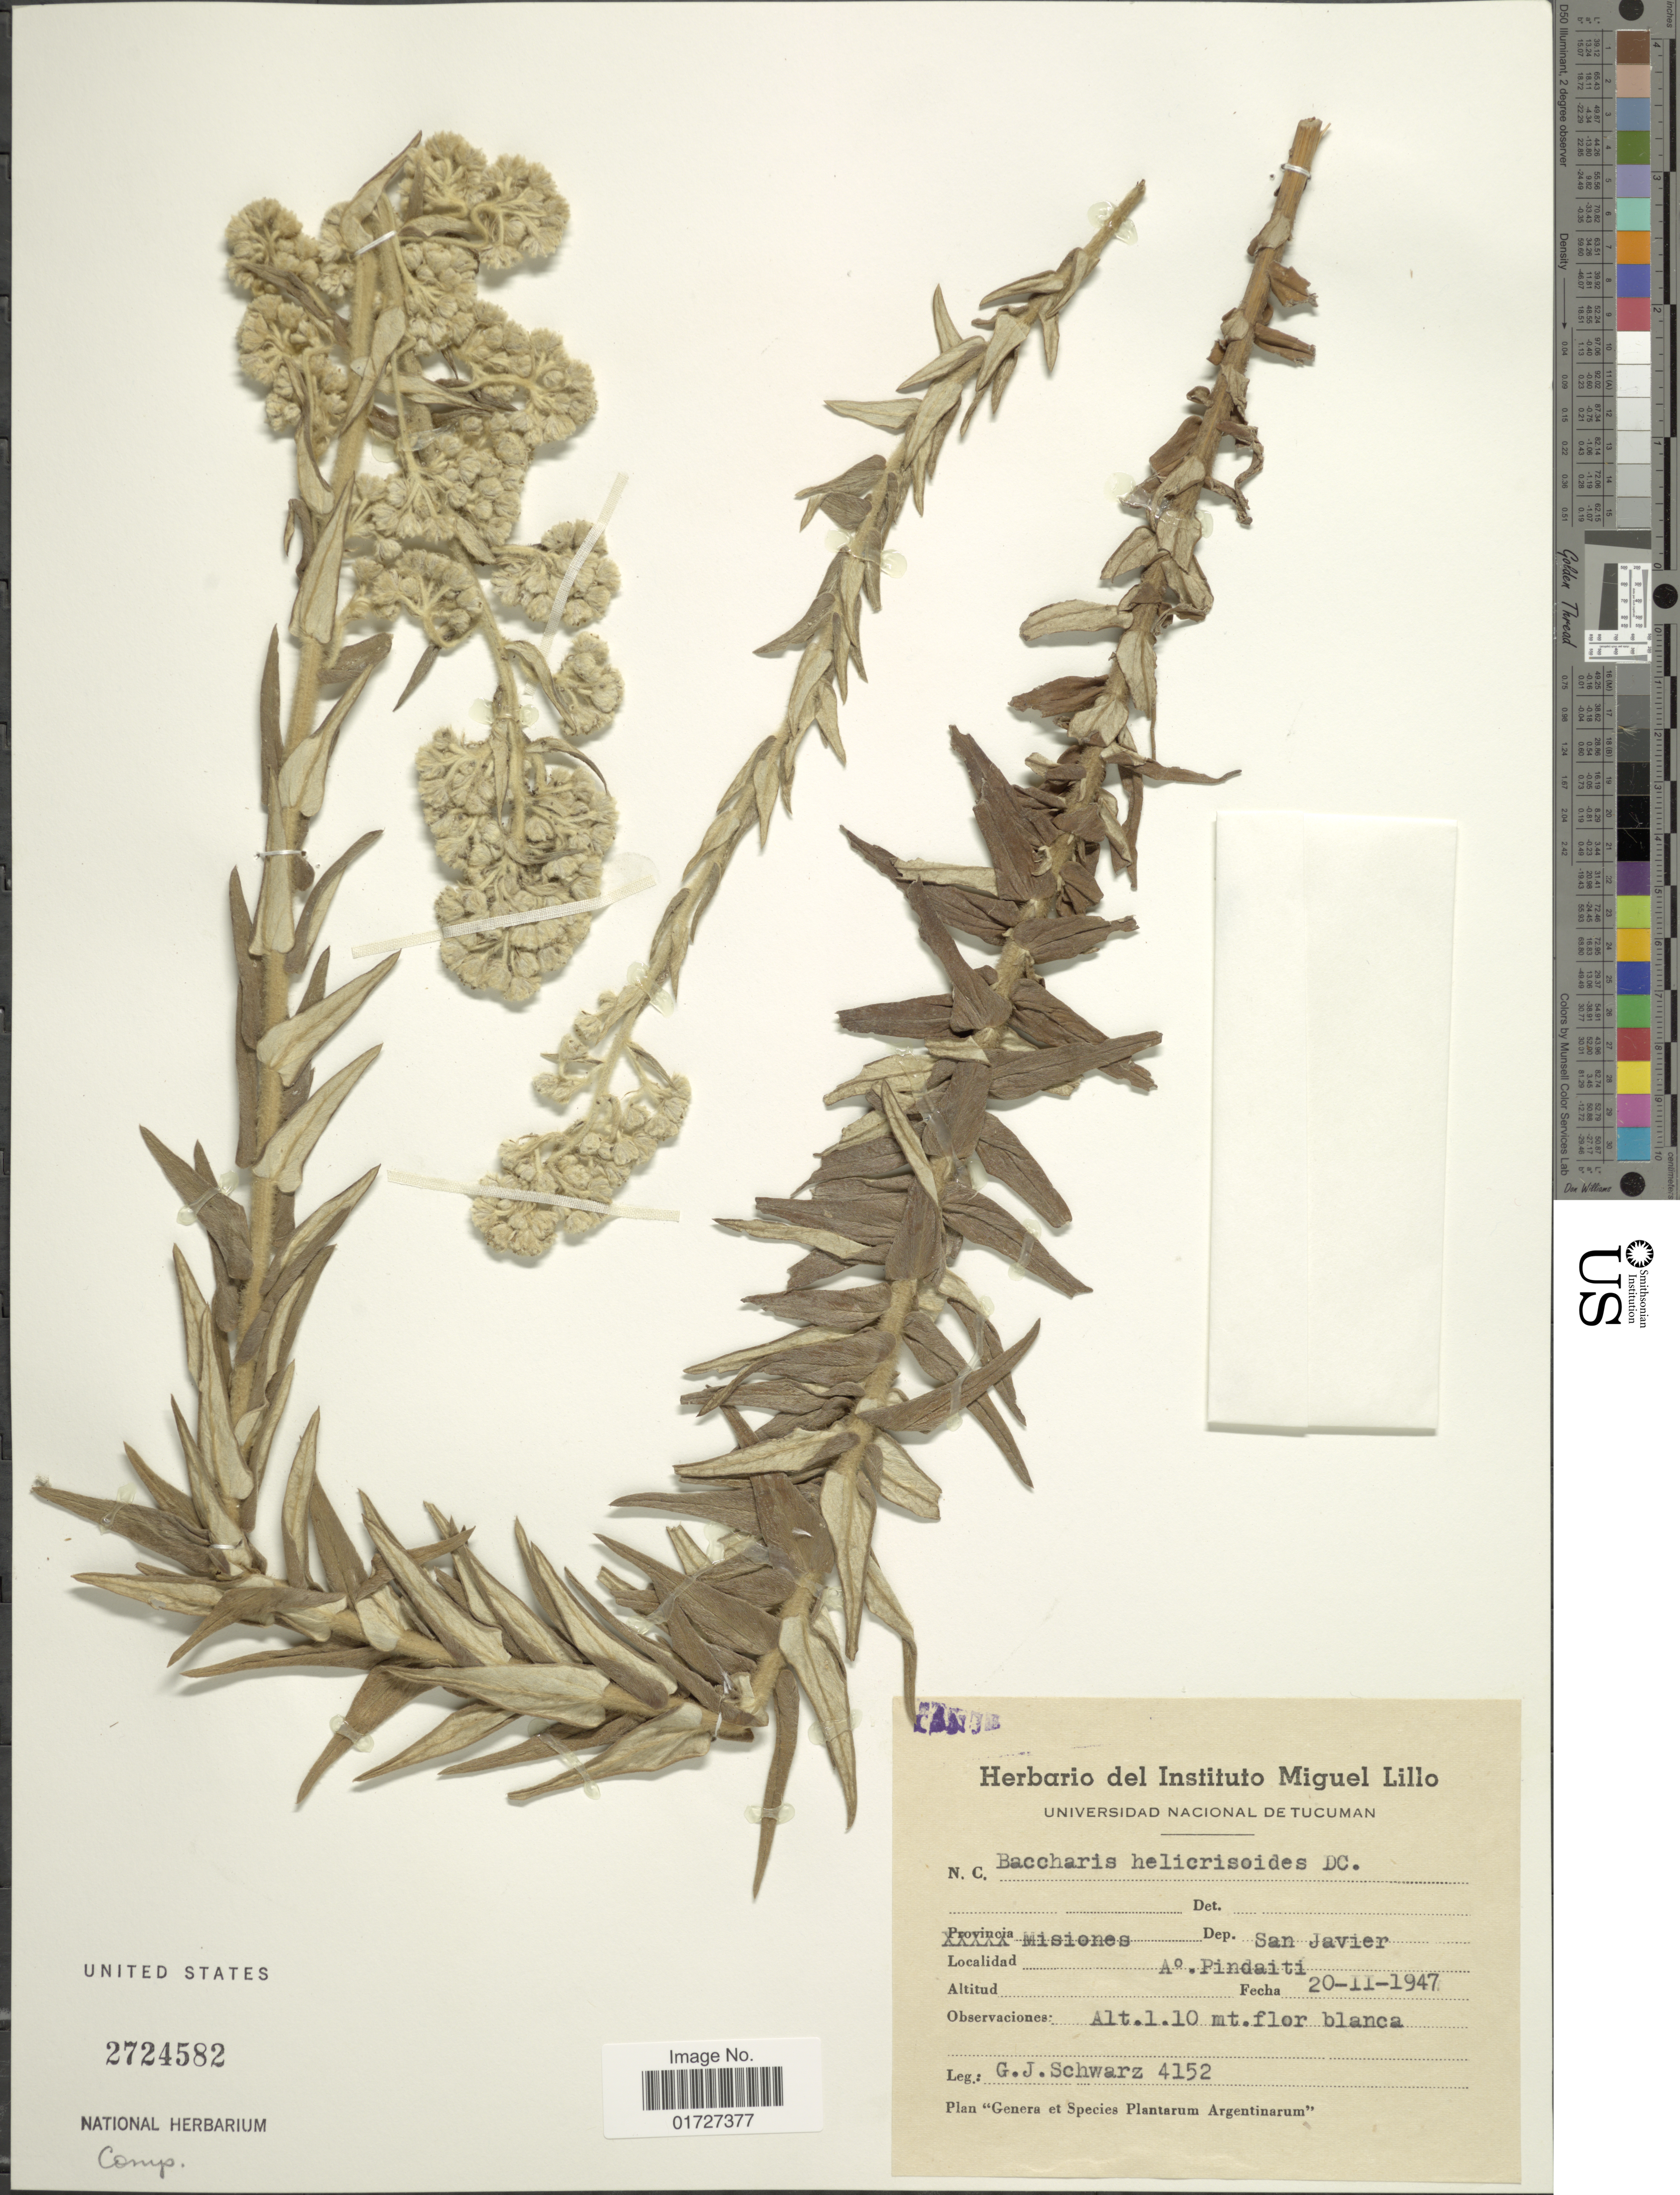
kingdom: Plantae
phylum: Tracheophyta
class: Magnoliopsida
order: Asterales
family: Asteraceae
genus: Baccharis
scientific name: Baccharis helichrysoides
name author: DC.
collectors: G. J. Schwarz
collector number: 4152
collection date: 1947-02-20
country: Argentina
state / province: Misiones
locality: Dep. San Javier, Ao Pindaiti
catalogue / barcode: US 2724582